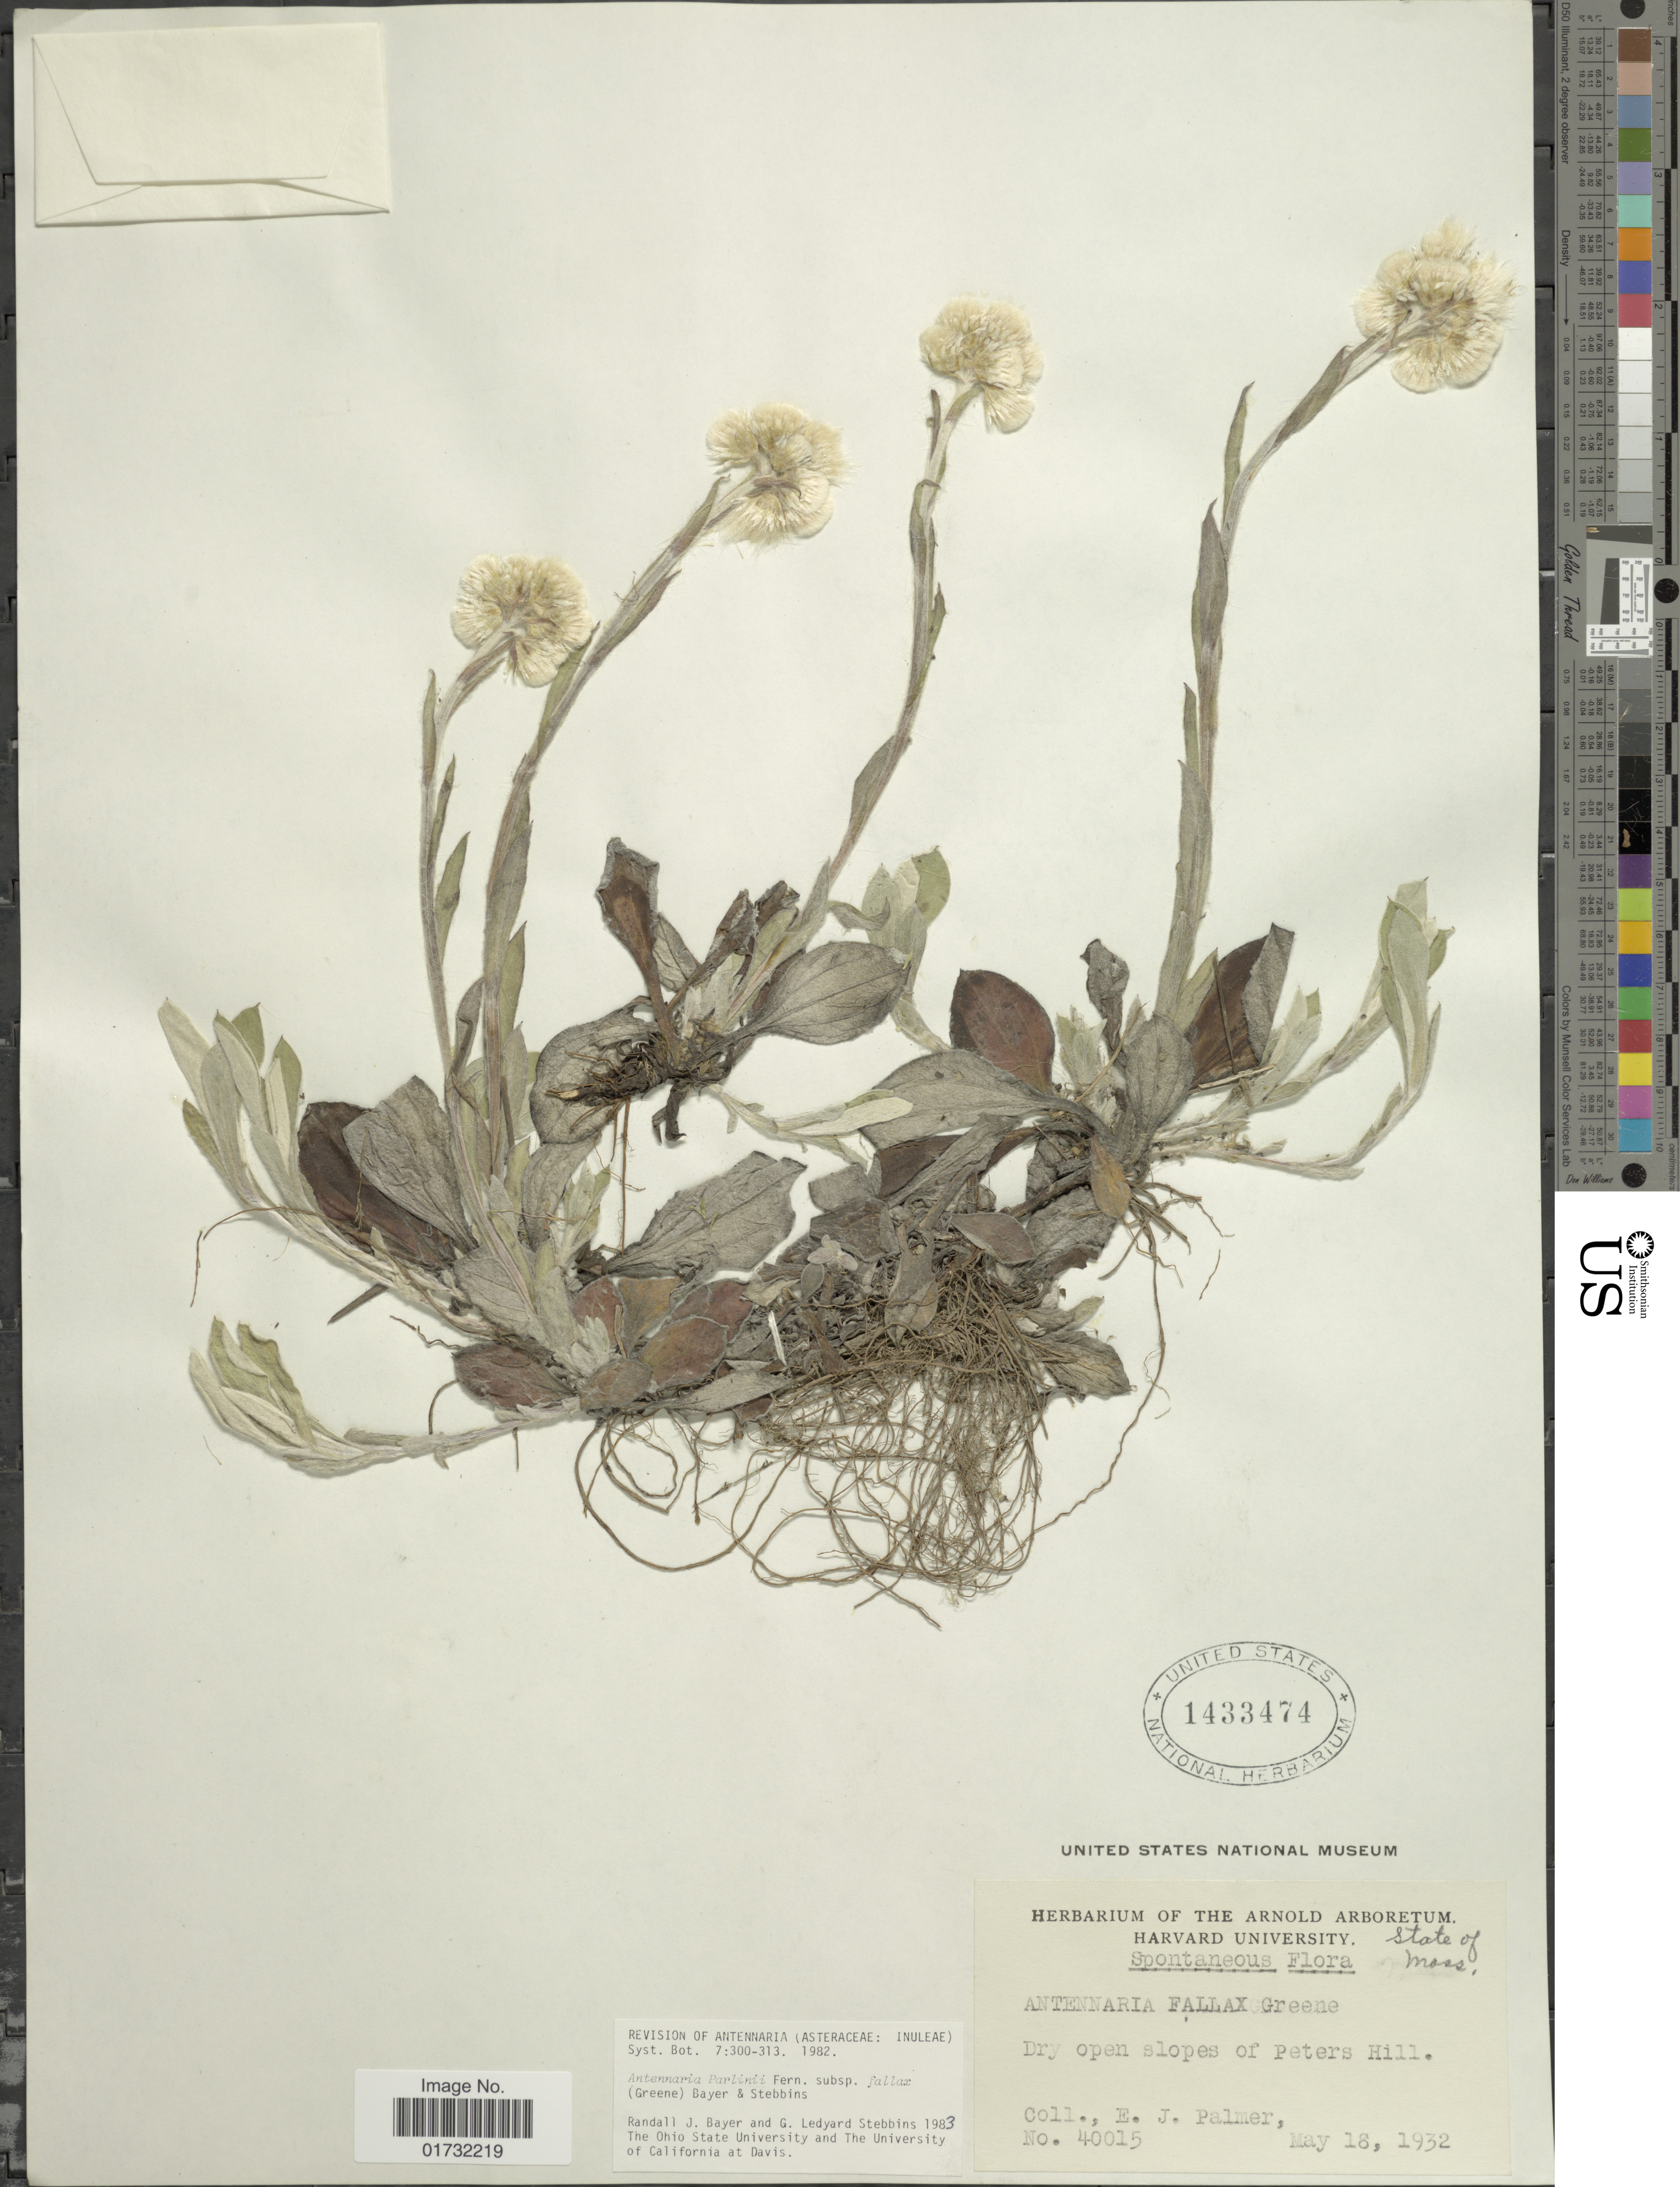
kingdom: Plantae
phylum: Tracheophyta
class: Magnoliopsida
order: Asterales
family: Asteraceae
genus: Antennaria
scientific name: Antennaria parlinii subsp. fallax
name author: (Greene) R.J. Bayer & Stebbins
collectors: E. J. Palmer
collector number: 40015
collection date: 1932-05-18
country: United States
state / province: Massachusetts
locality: Peters Hill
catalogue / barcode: US 1433474